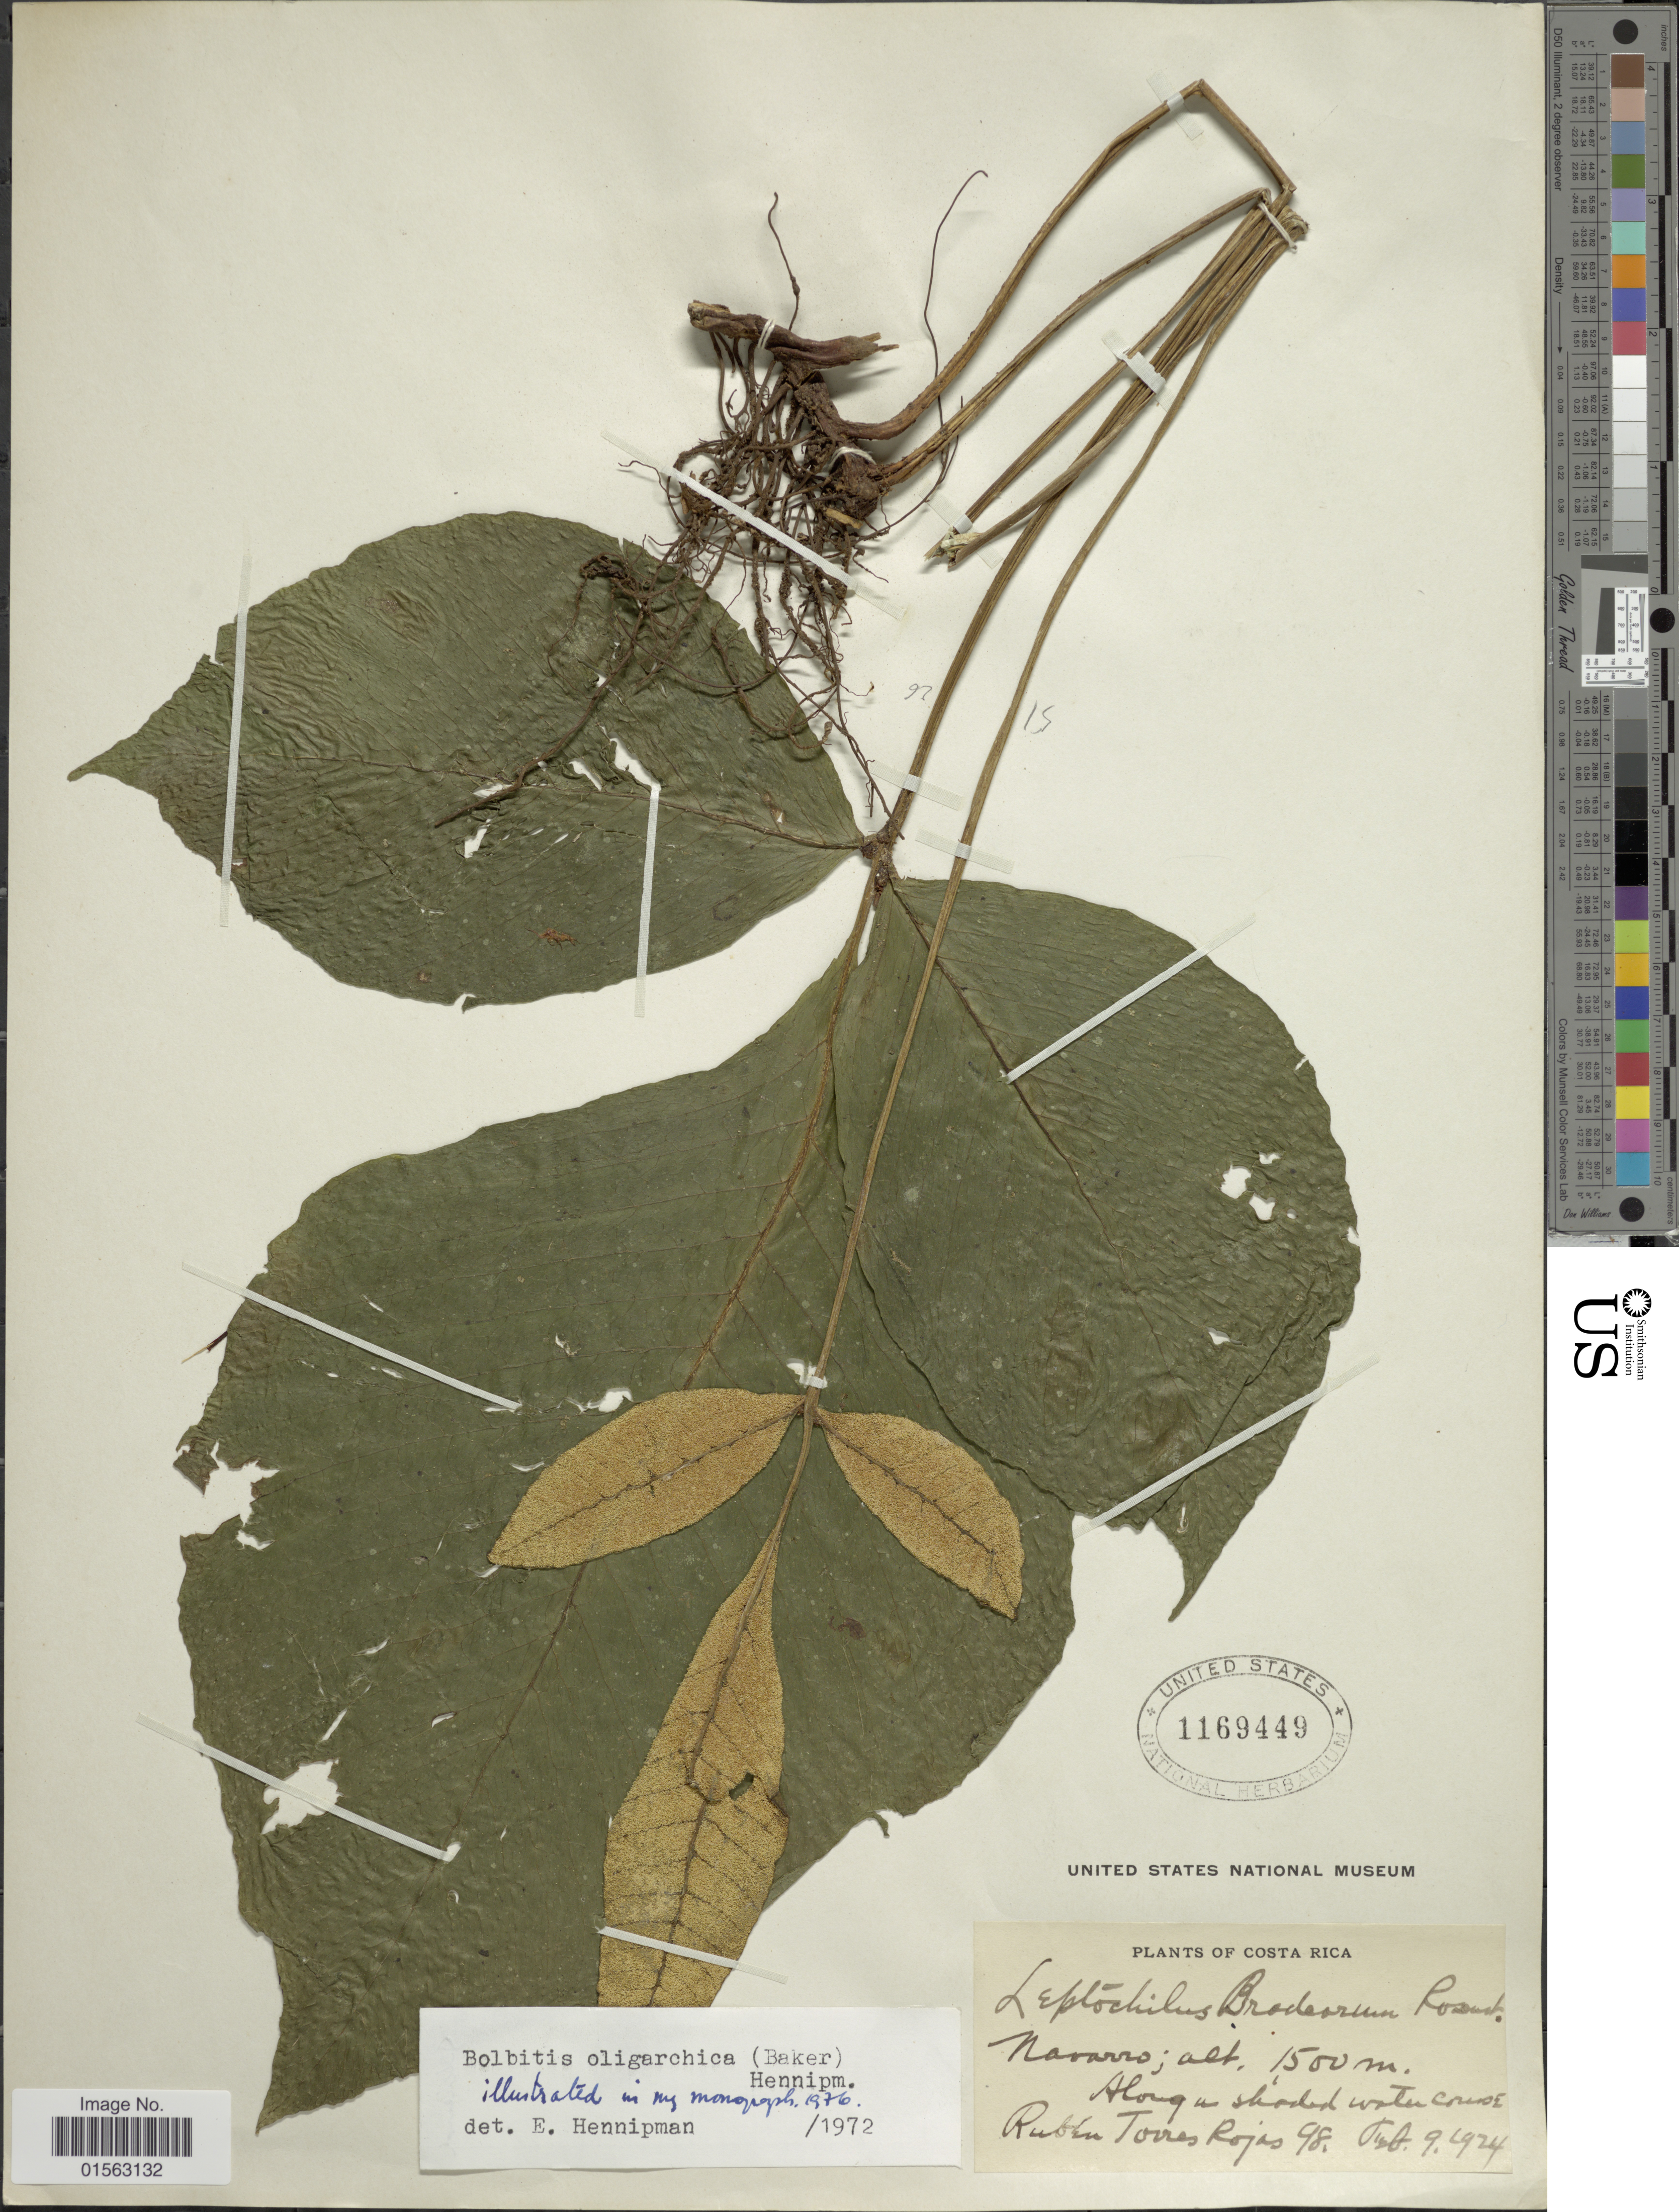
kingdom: Plantae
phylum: Tracheophyta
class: Polypodiopsida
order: Polypodiales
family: Dryopteridaceae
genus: Mickelia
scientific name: Mickelia oligarchica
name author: (Baker) R.C. Moran et al.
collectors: R. Torres Rojas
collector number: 98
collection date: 1924-02-09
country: Costa Rica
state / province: Cartago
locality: Navarro, along shaded water course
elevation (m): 1500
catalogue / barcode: US 1169449